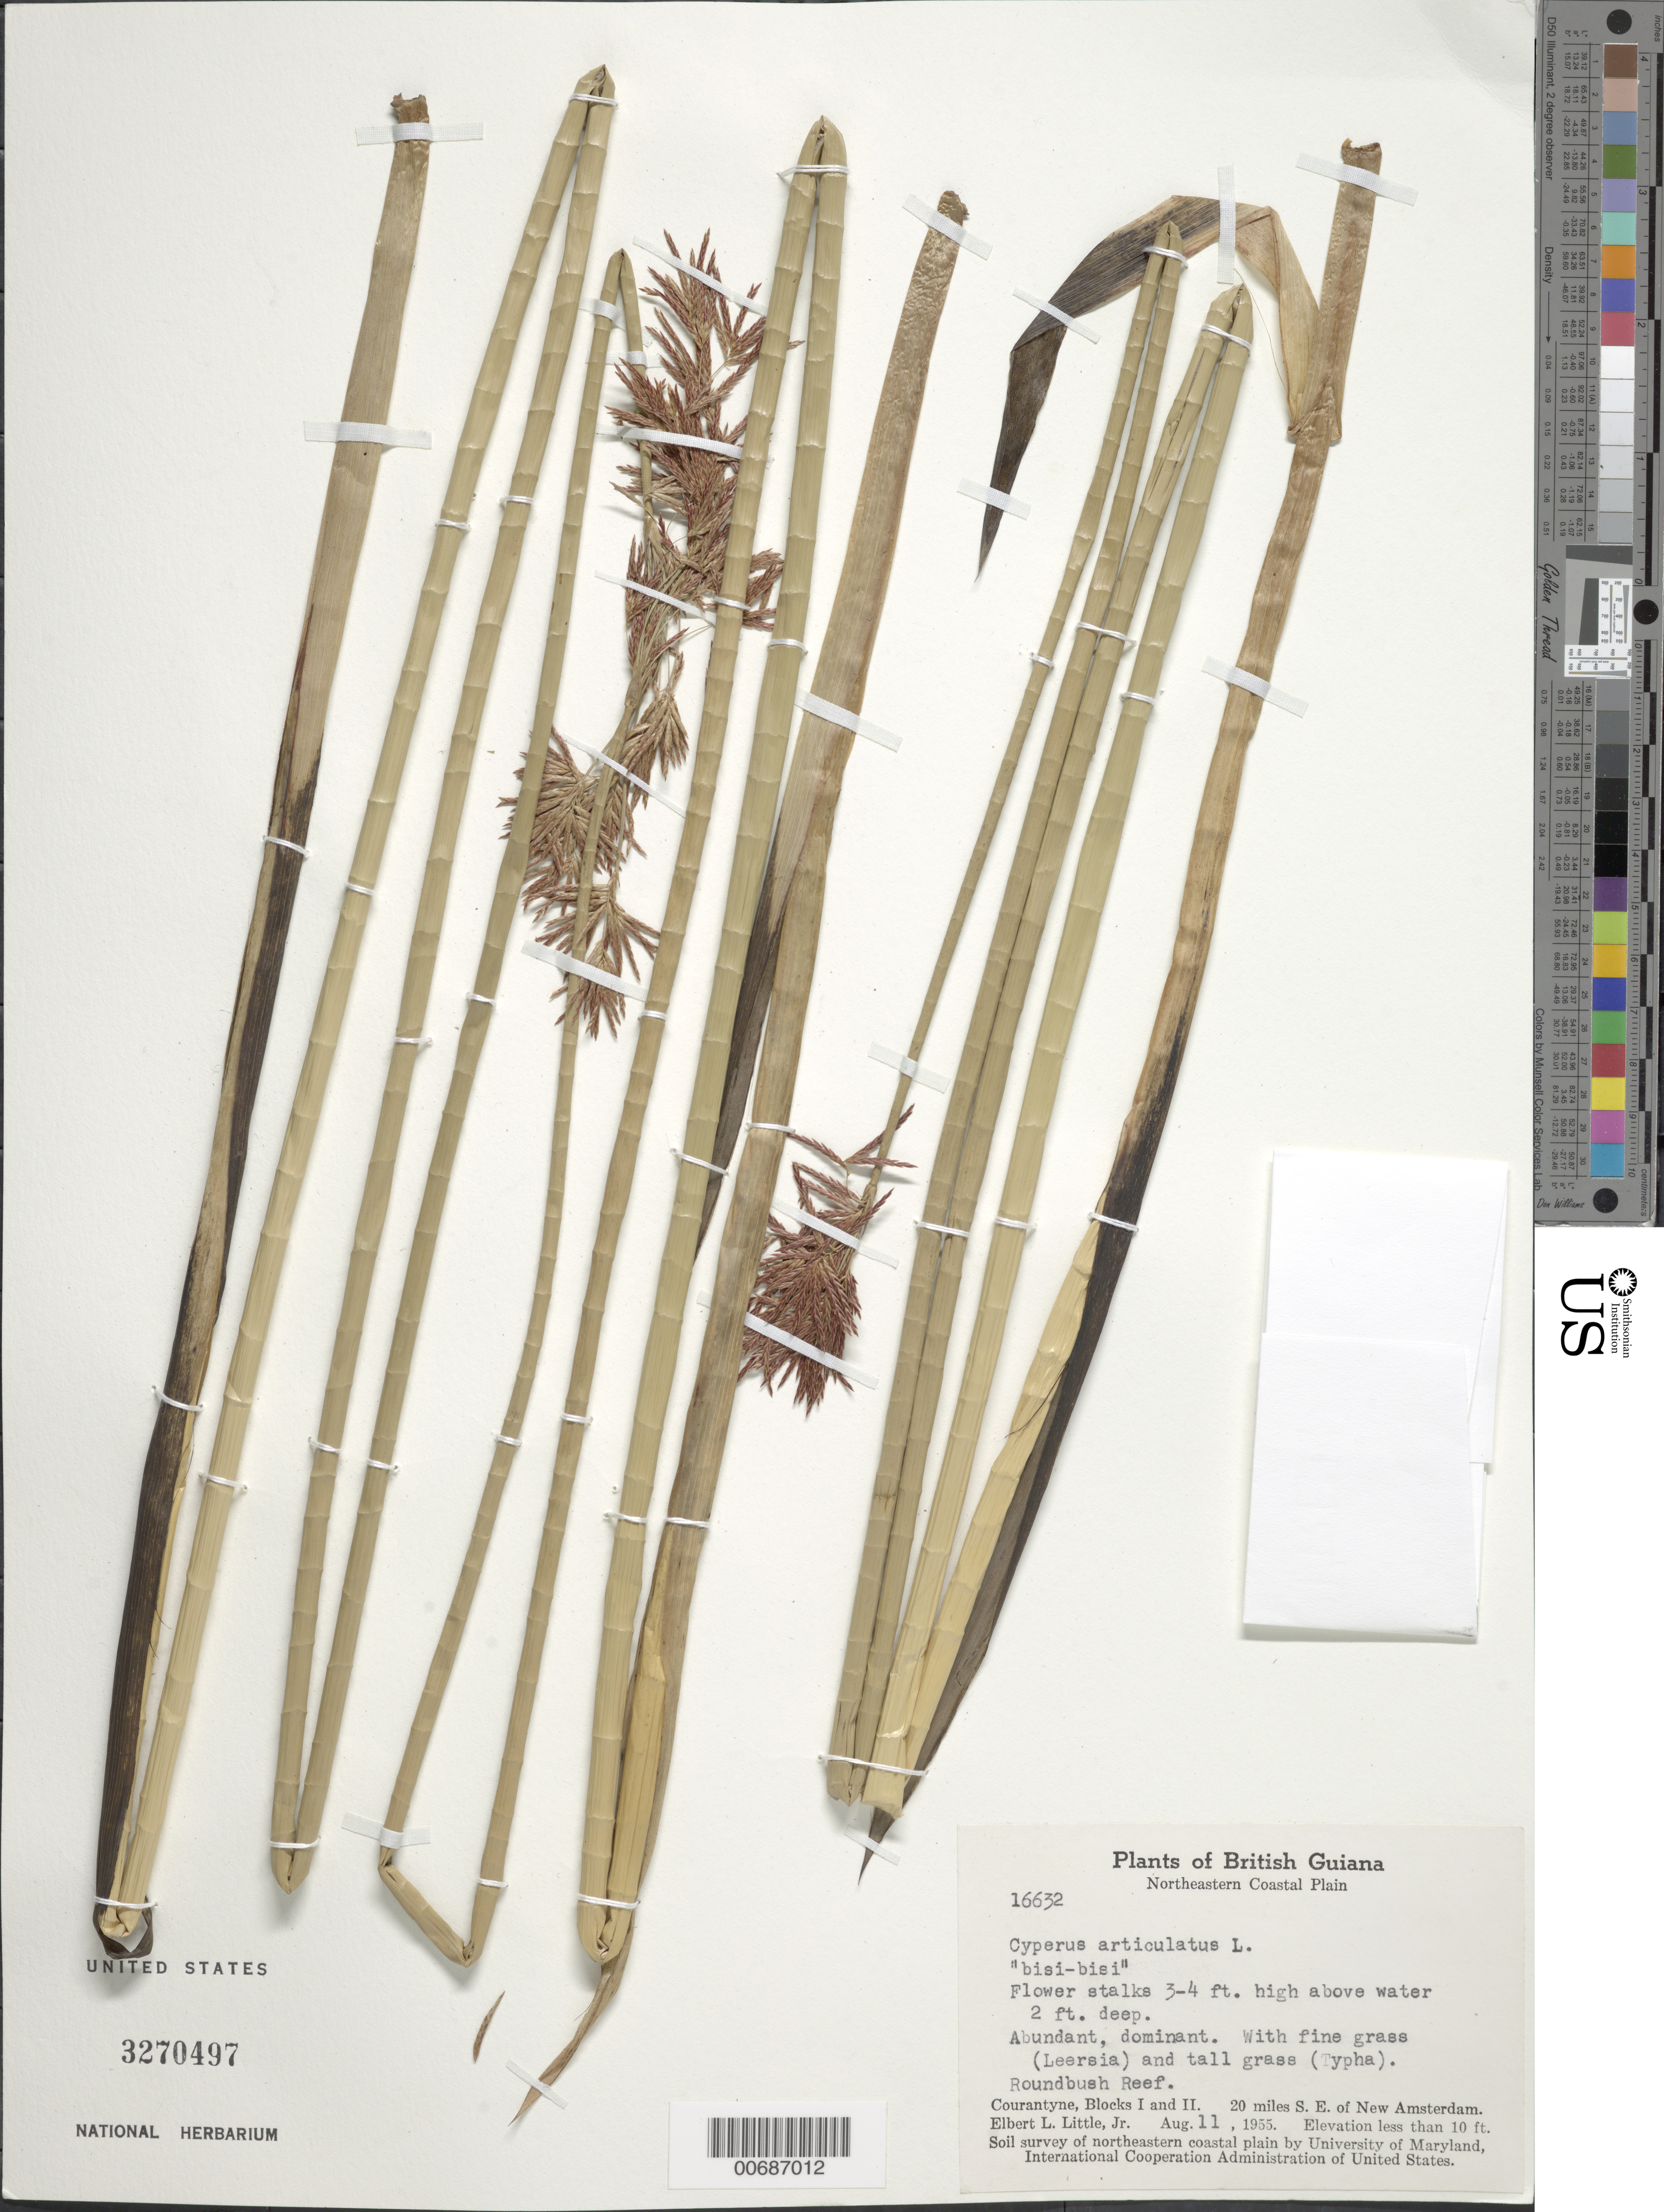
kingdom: Plantae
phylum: Tracheophyta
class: Liliopsida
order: Poales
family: Cyperaceae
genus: Cyperus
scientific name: Cyperus articulatus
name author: L.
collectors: E. L. Little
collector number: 16632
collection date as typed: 11-Aug-55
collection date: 1955-08-11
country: Guyana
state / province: E. Berbice-Corentyne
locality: Courantyne, Blocks I & II. 20 mi. SE of New Amsterdam, Roundbush Reef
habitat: With fine grass (Leersia) and tall grass (Hypha)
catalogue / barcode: US 3270497